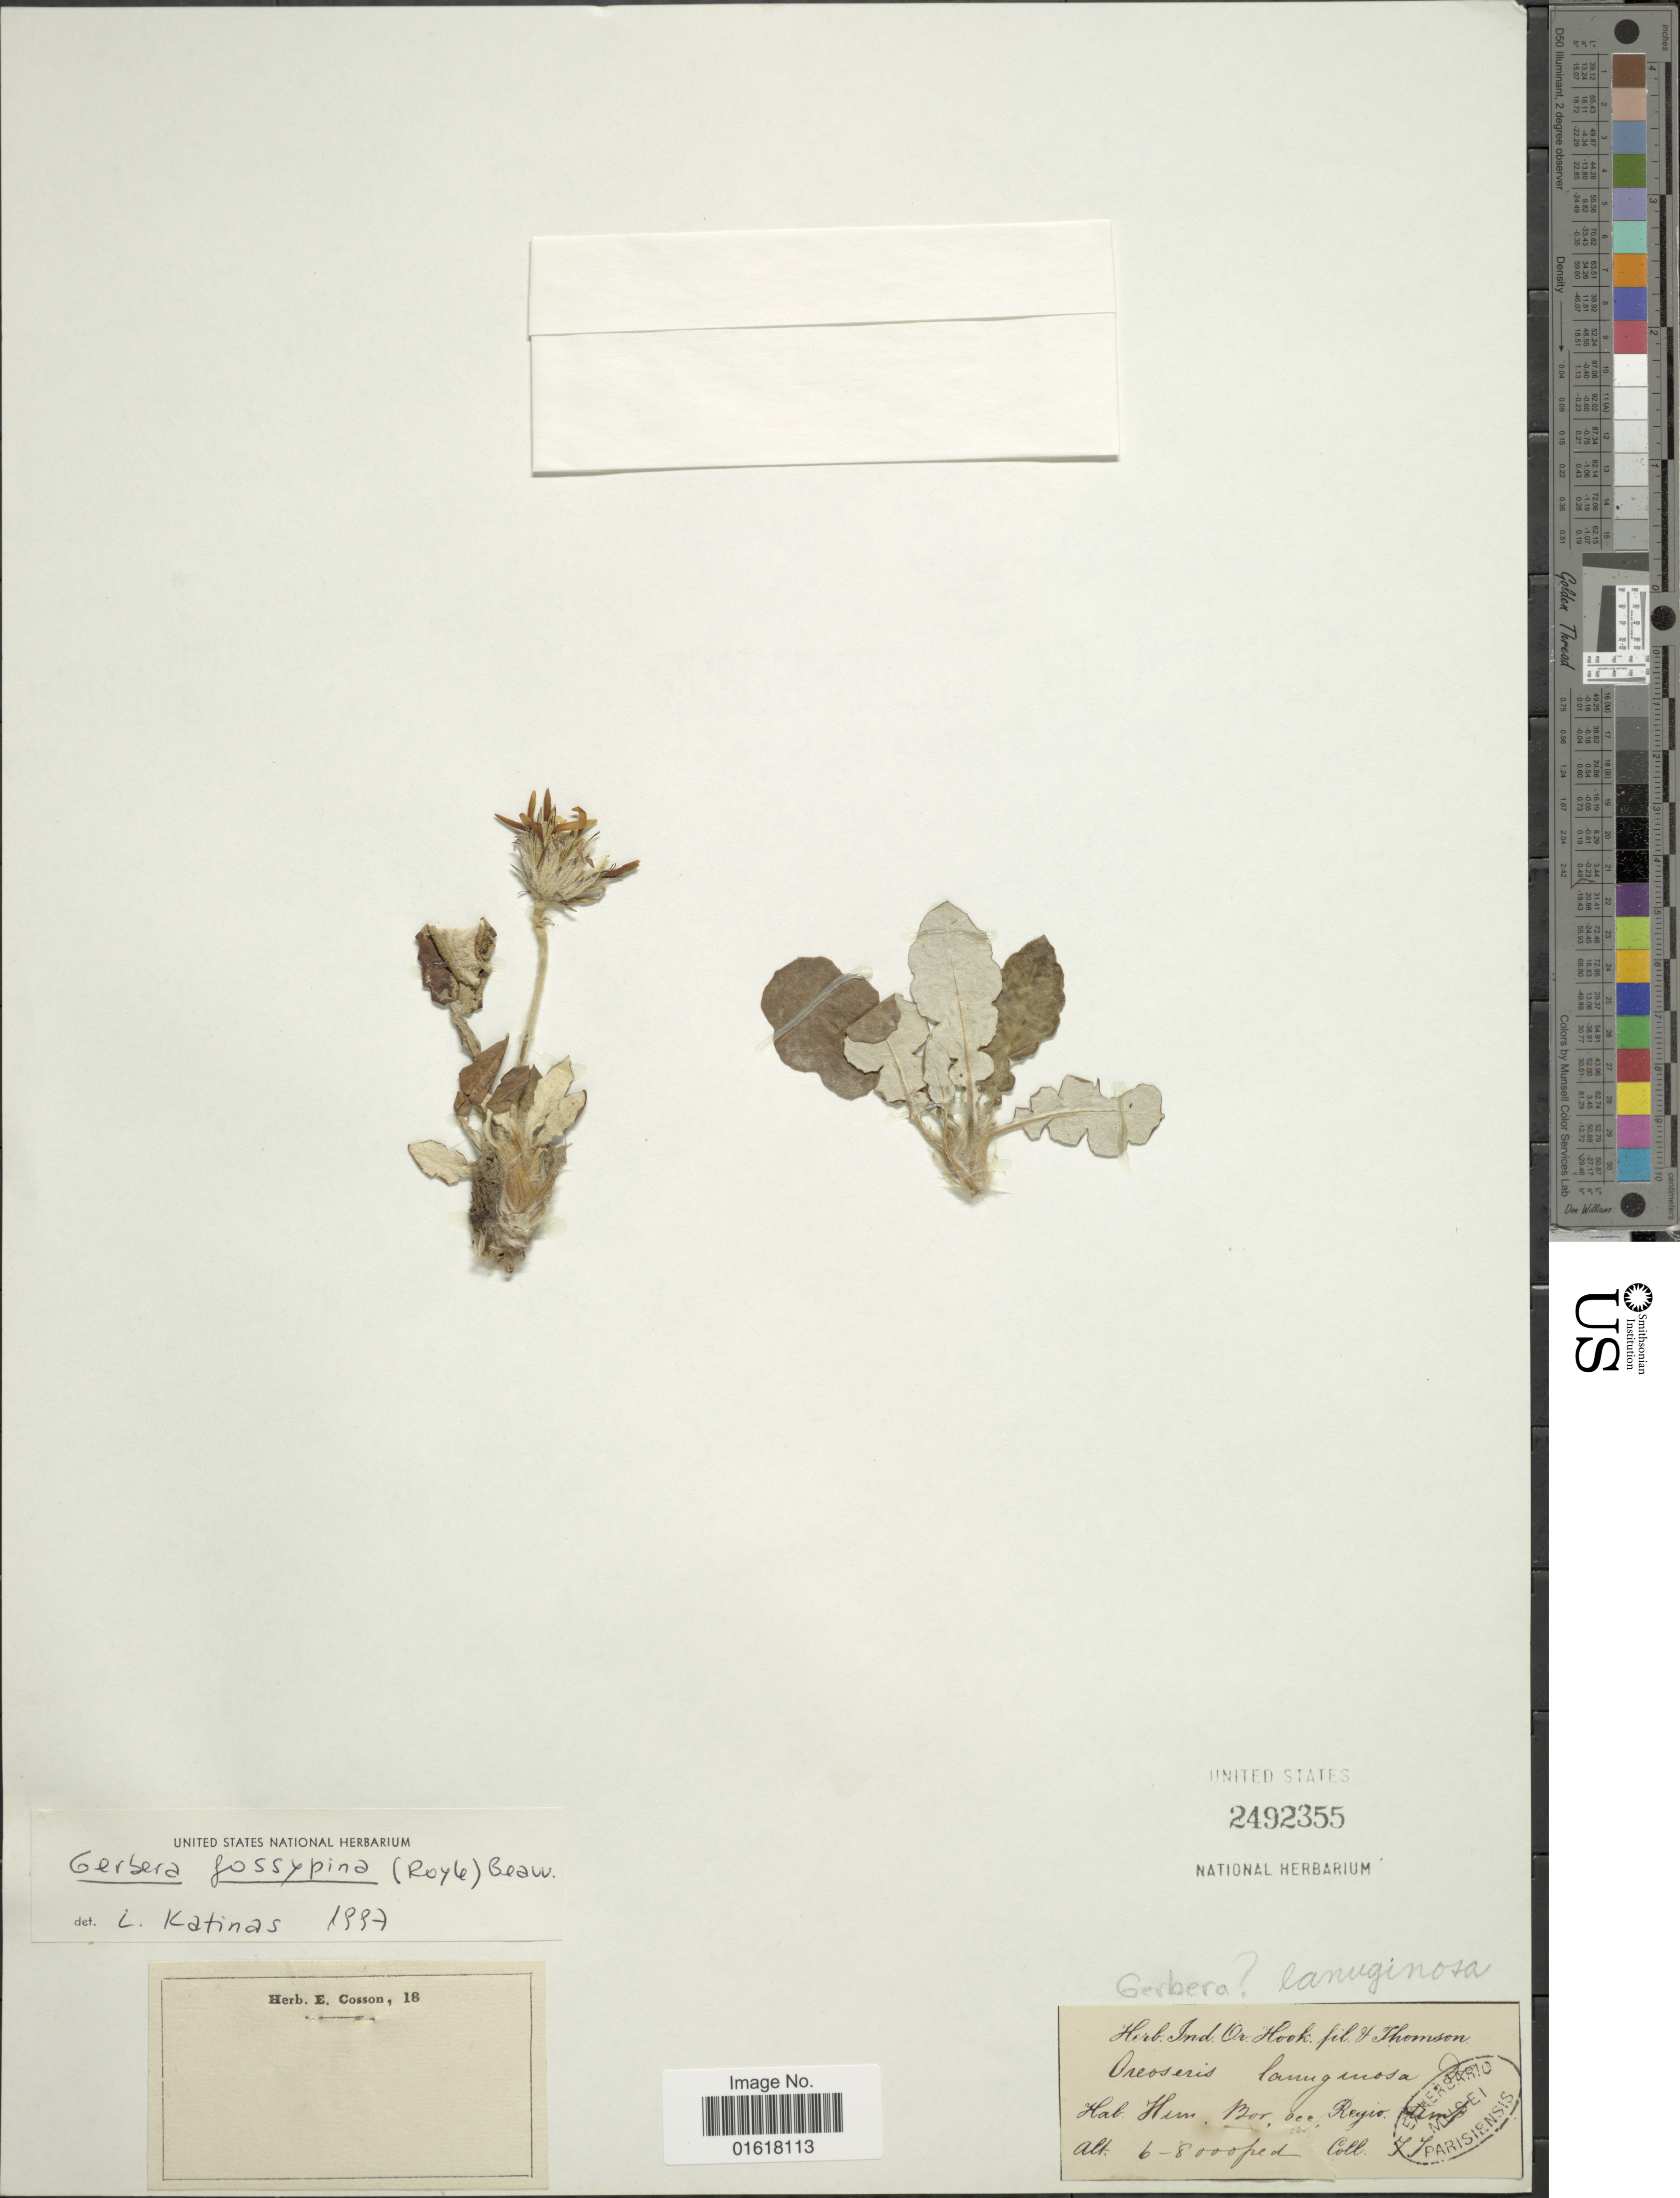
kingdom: Plantae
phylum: Tracheophyta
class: Magnoliopsida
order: Asterales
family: Asteraceae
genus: Gerbera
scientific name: Gerbera gossypina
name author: (Royle) Beauverd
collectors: T. Thomson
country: India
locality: Him. Bor. occ. Regio temp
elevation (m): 1829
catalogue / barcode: US 2492355